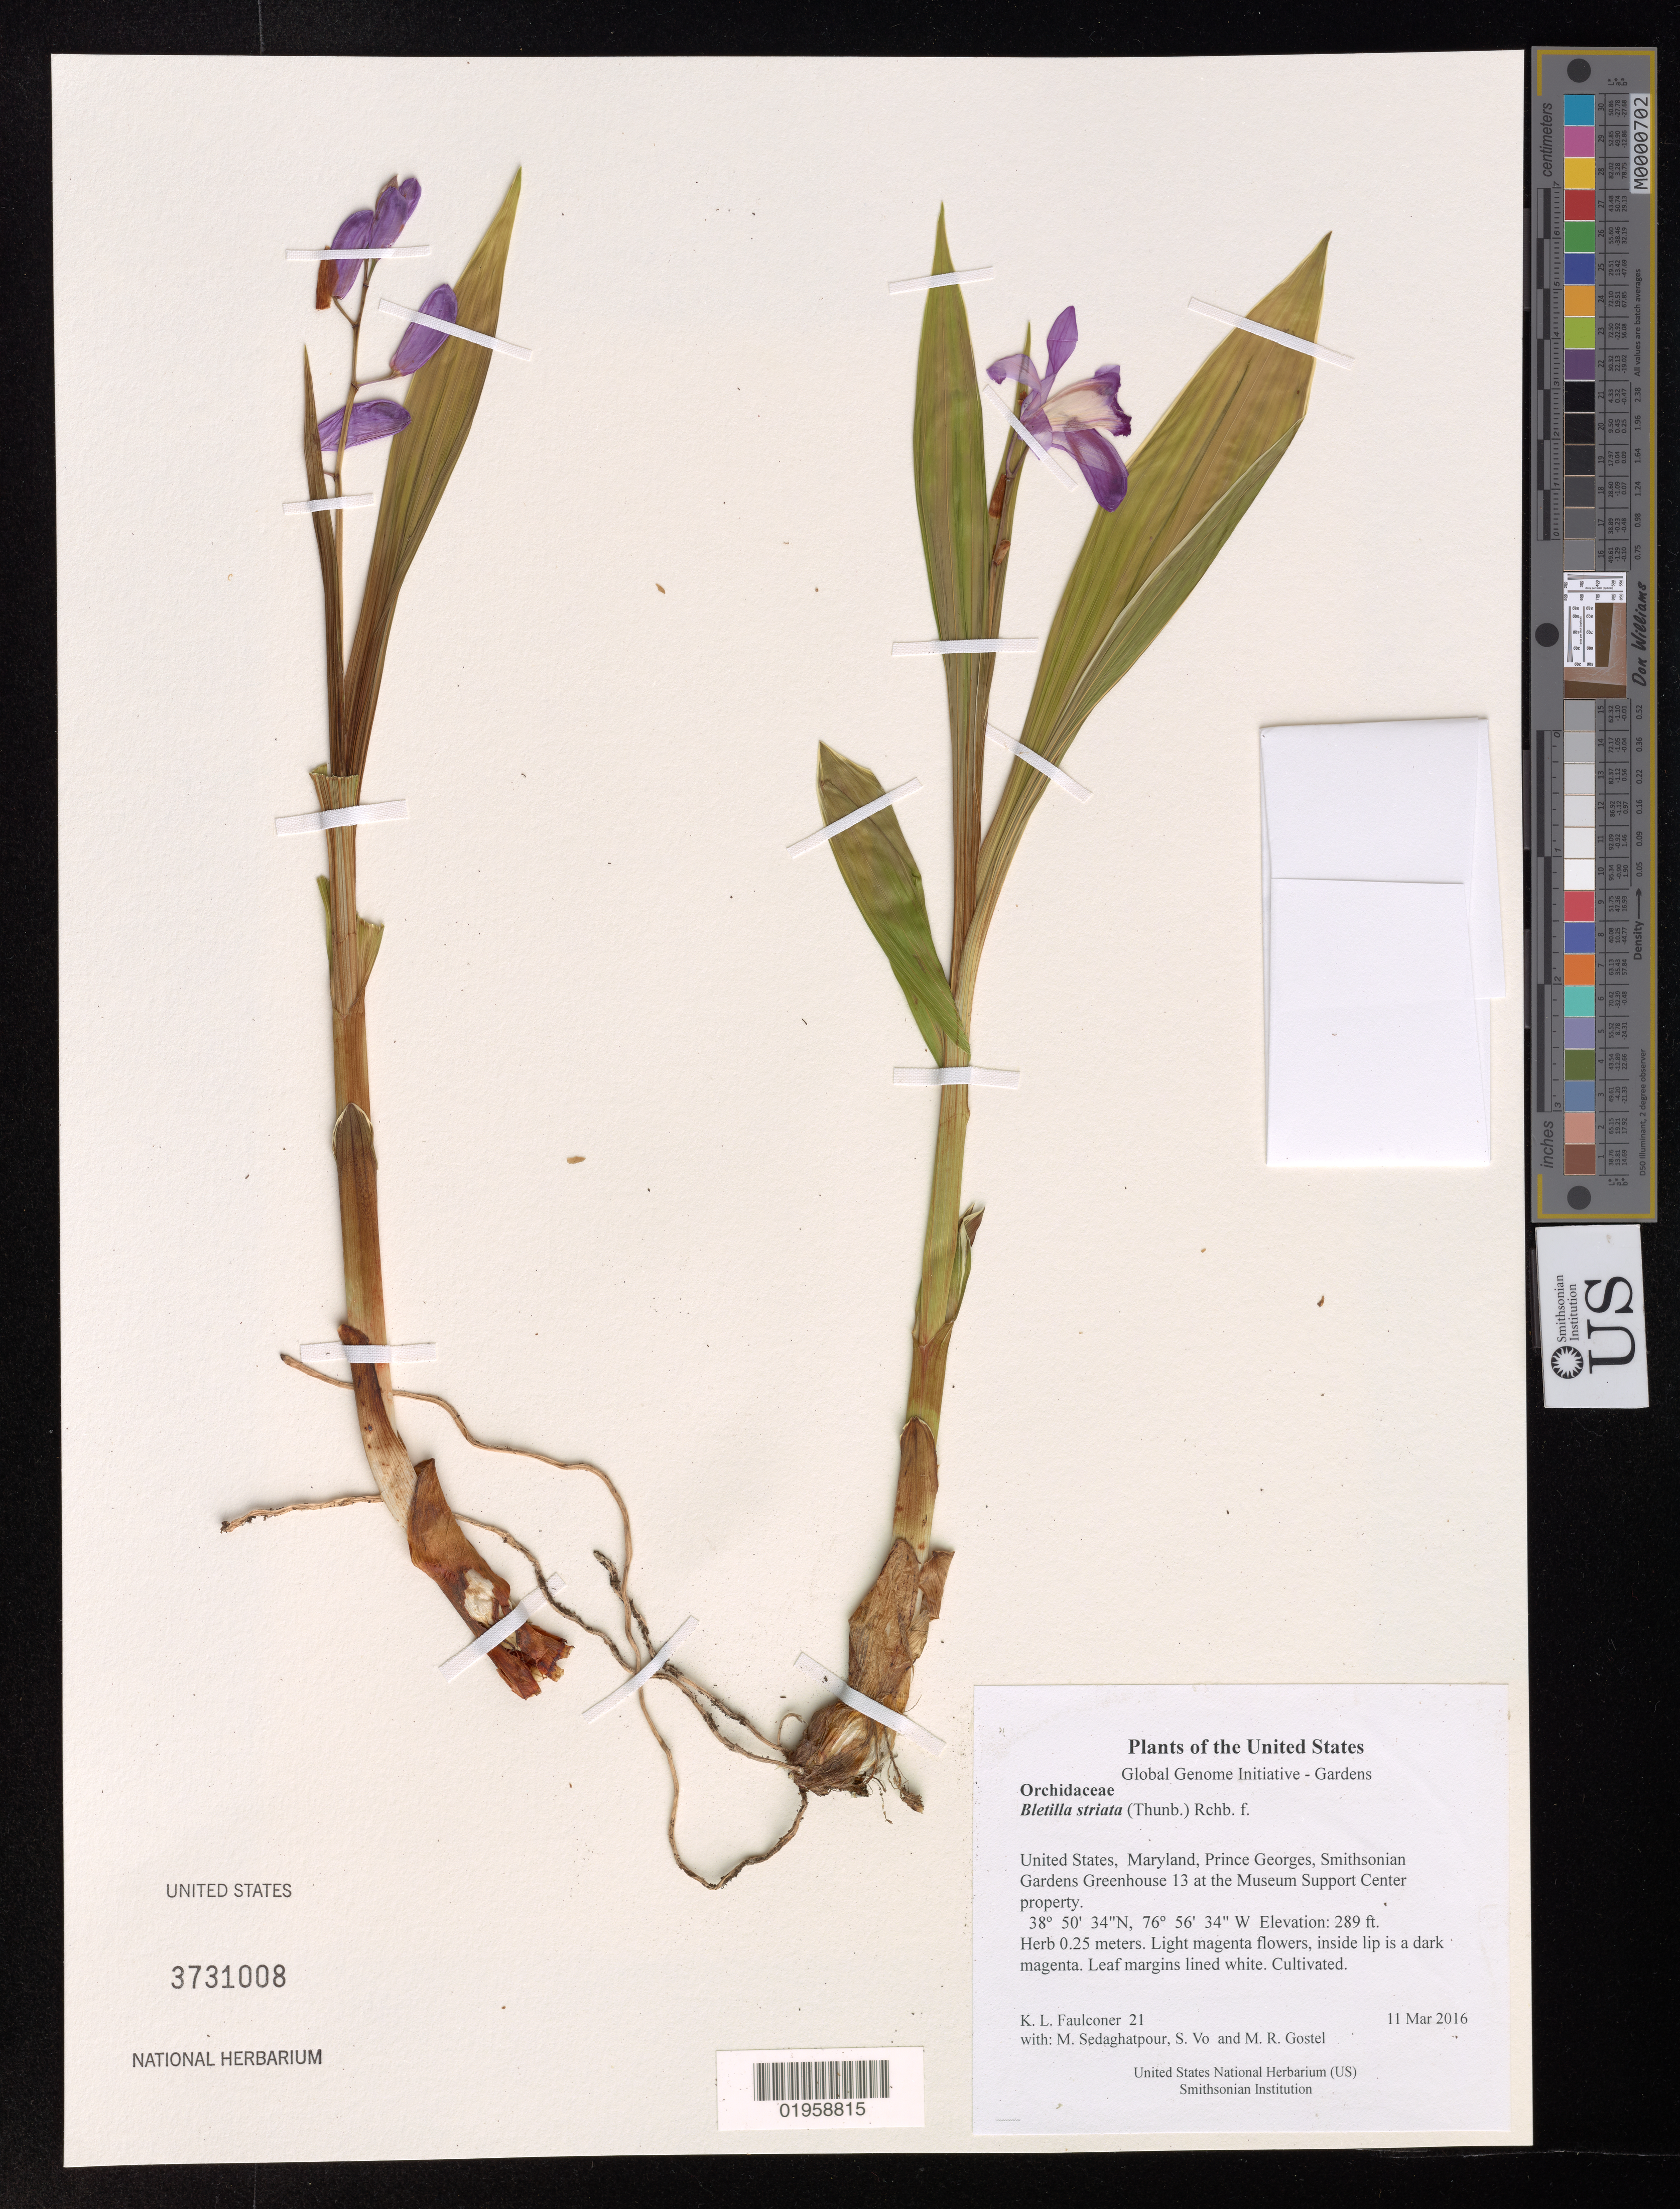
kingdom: Plantae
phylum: Tracheophyta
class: Liliopsida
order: Asparagales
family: Orchidaceae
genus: Bletilla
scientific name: Bletilla striata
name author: (Thunb.) Rchb. f.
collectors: K. L. Faulconer, M. Sedaghatpour, S. Vo & M. R. Gostel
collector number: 21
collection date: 2016-03-11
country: United States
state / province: Maryland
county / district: Prince George's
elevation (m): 88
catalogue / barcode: US 3731008